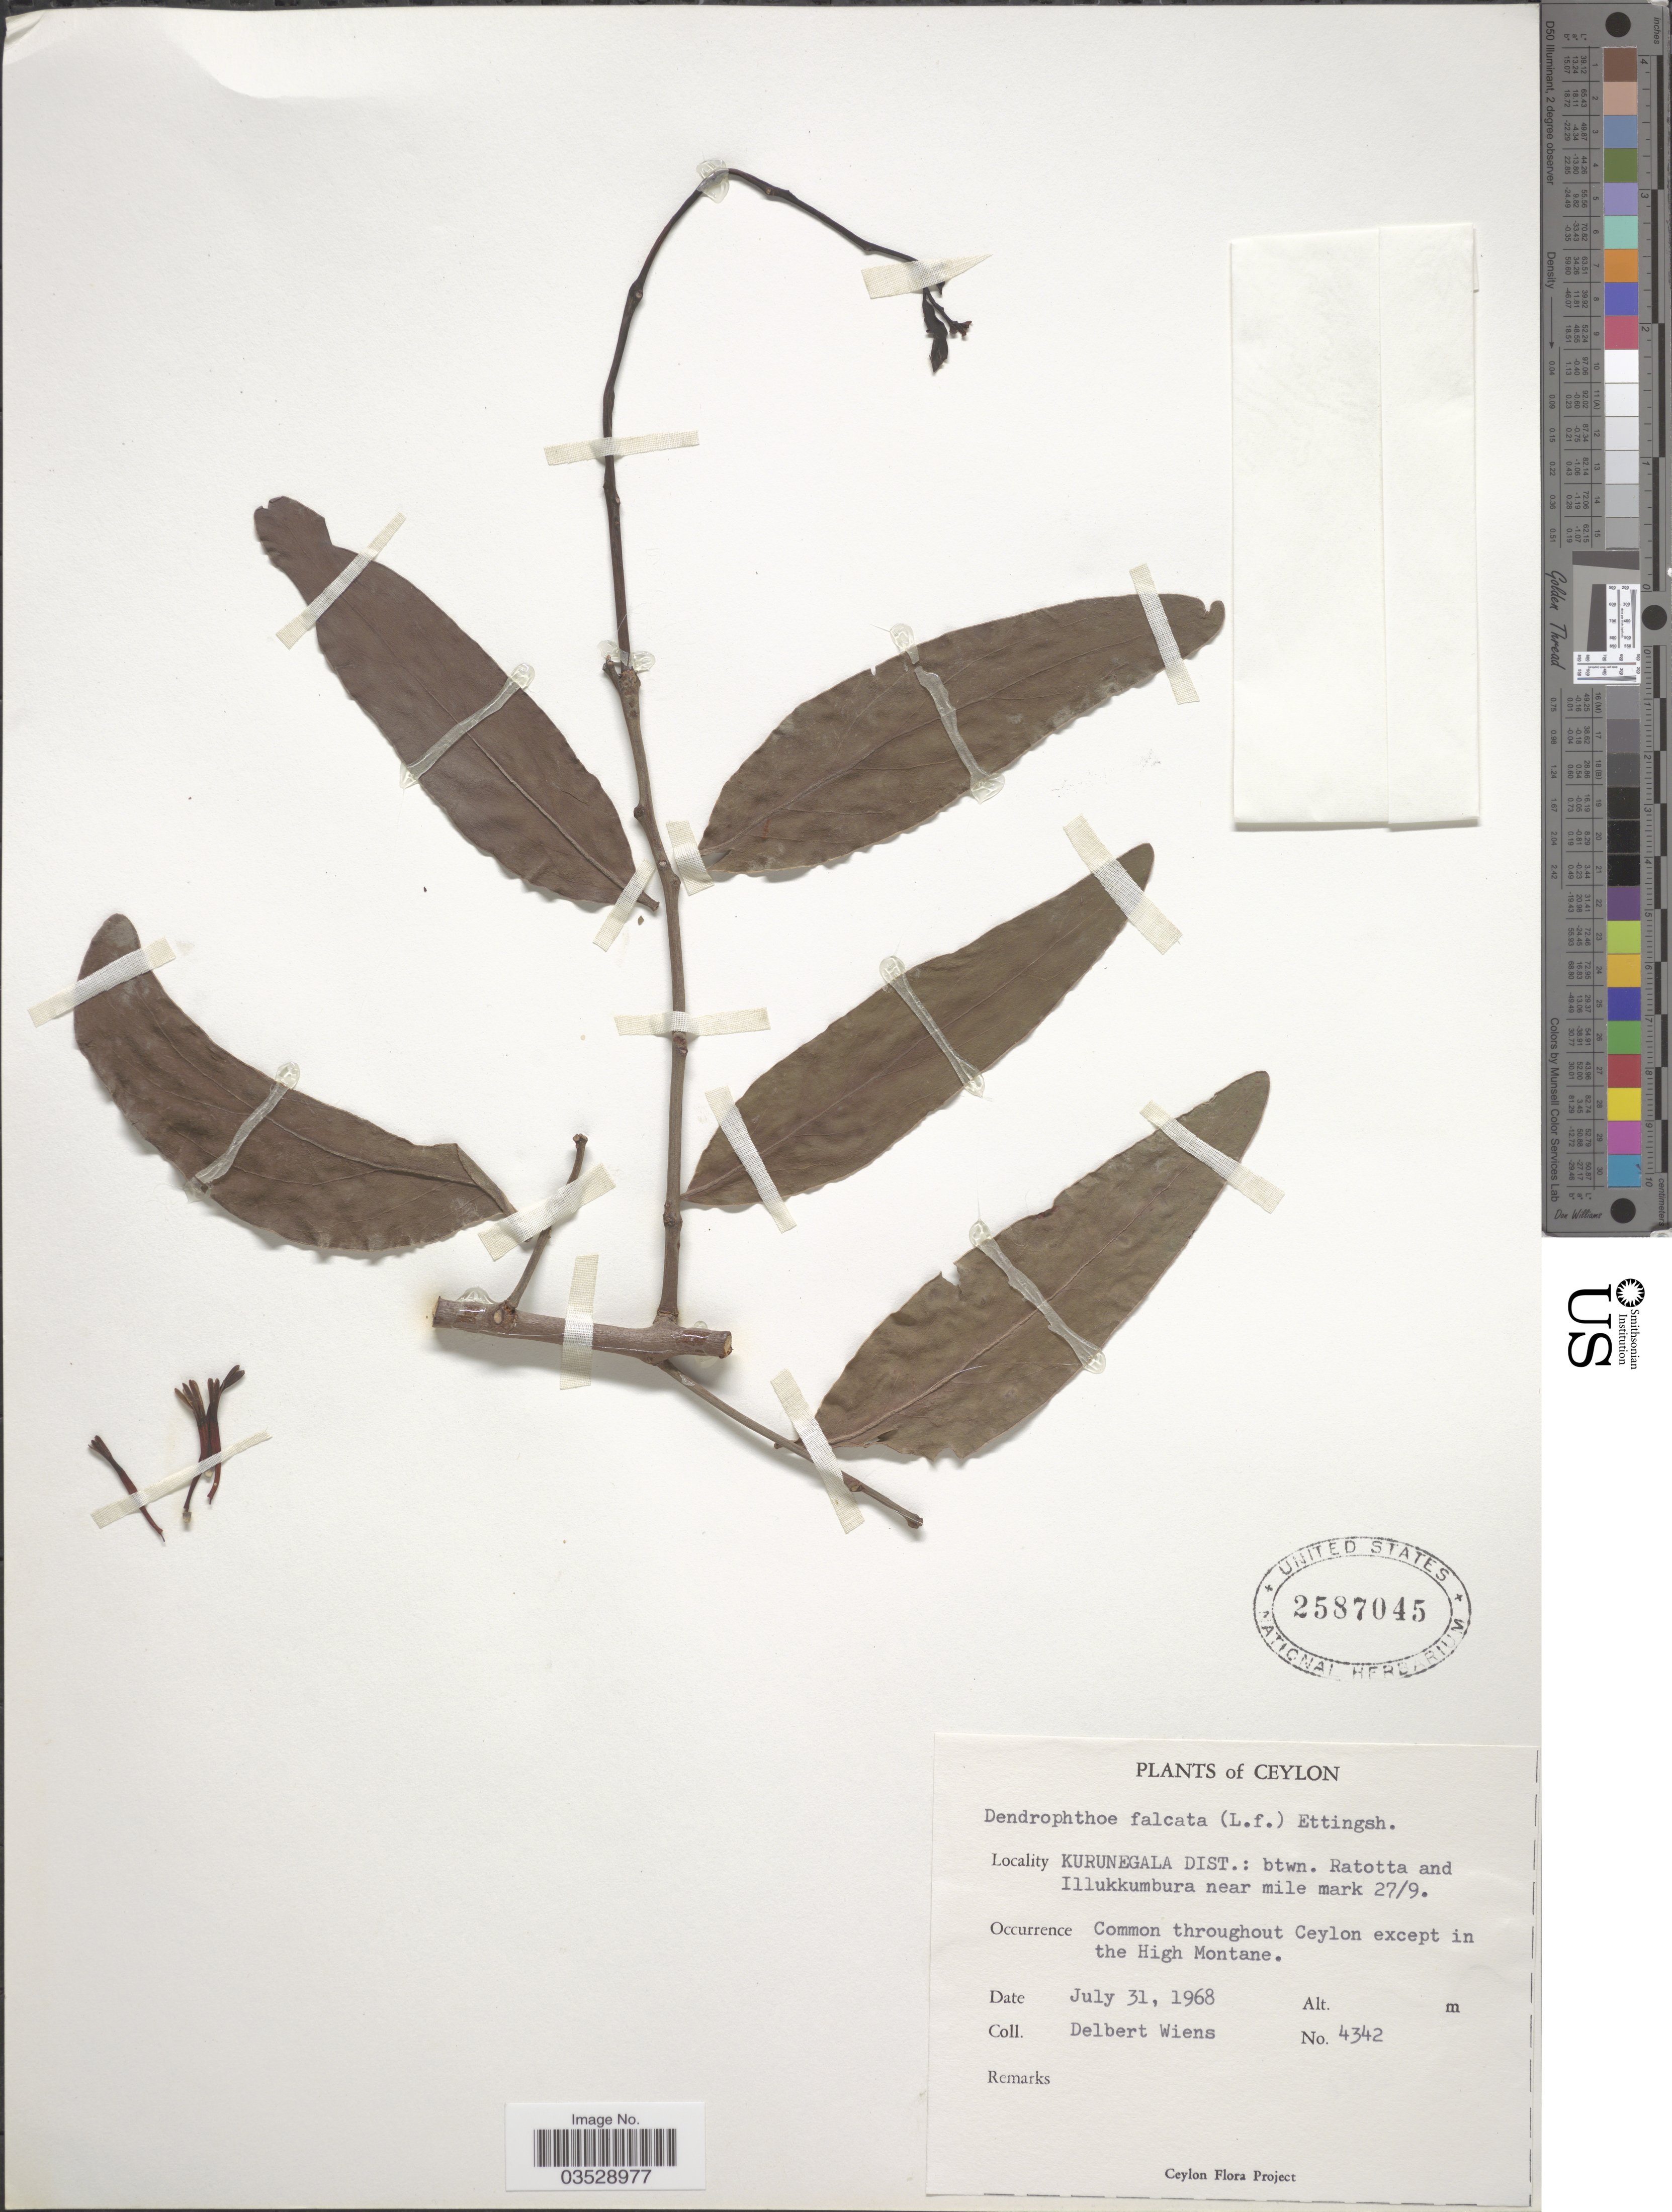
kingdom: Plantae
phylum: Tracheophyta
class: Magnoliopsida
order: Santalales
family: Loranthaceae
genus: Dendrophthoe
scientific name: Dendrophthoe falcata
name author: (L. f.) Ettingsh.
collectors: D. Wiens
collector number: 4342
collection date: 1968-07-31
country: Sri Lanka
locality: Ceylon. Kurunegala Dist.: btwn. Ratotta and Illukkumbura near mile mark 27/9. Common throughout Ceylon except in the High Montane.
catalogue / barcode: US 2587045